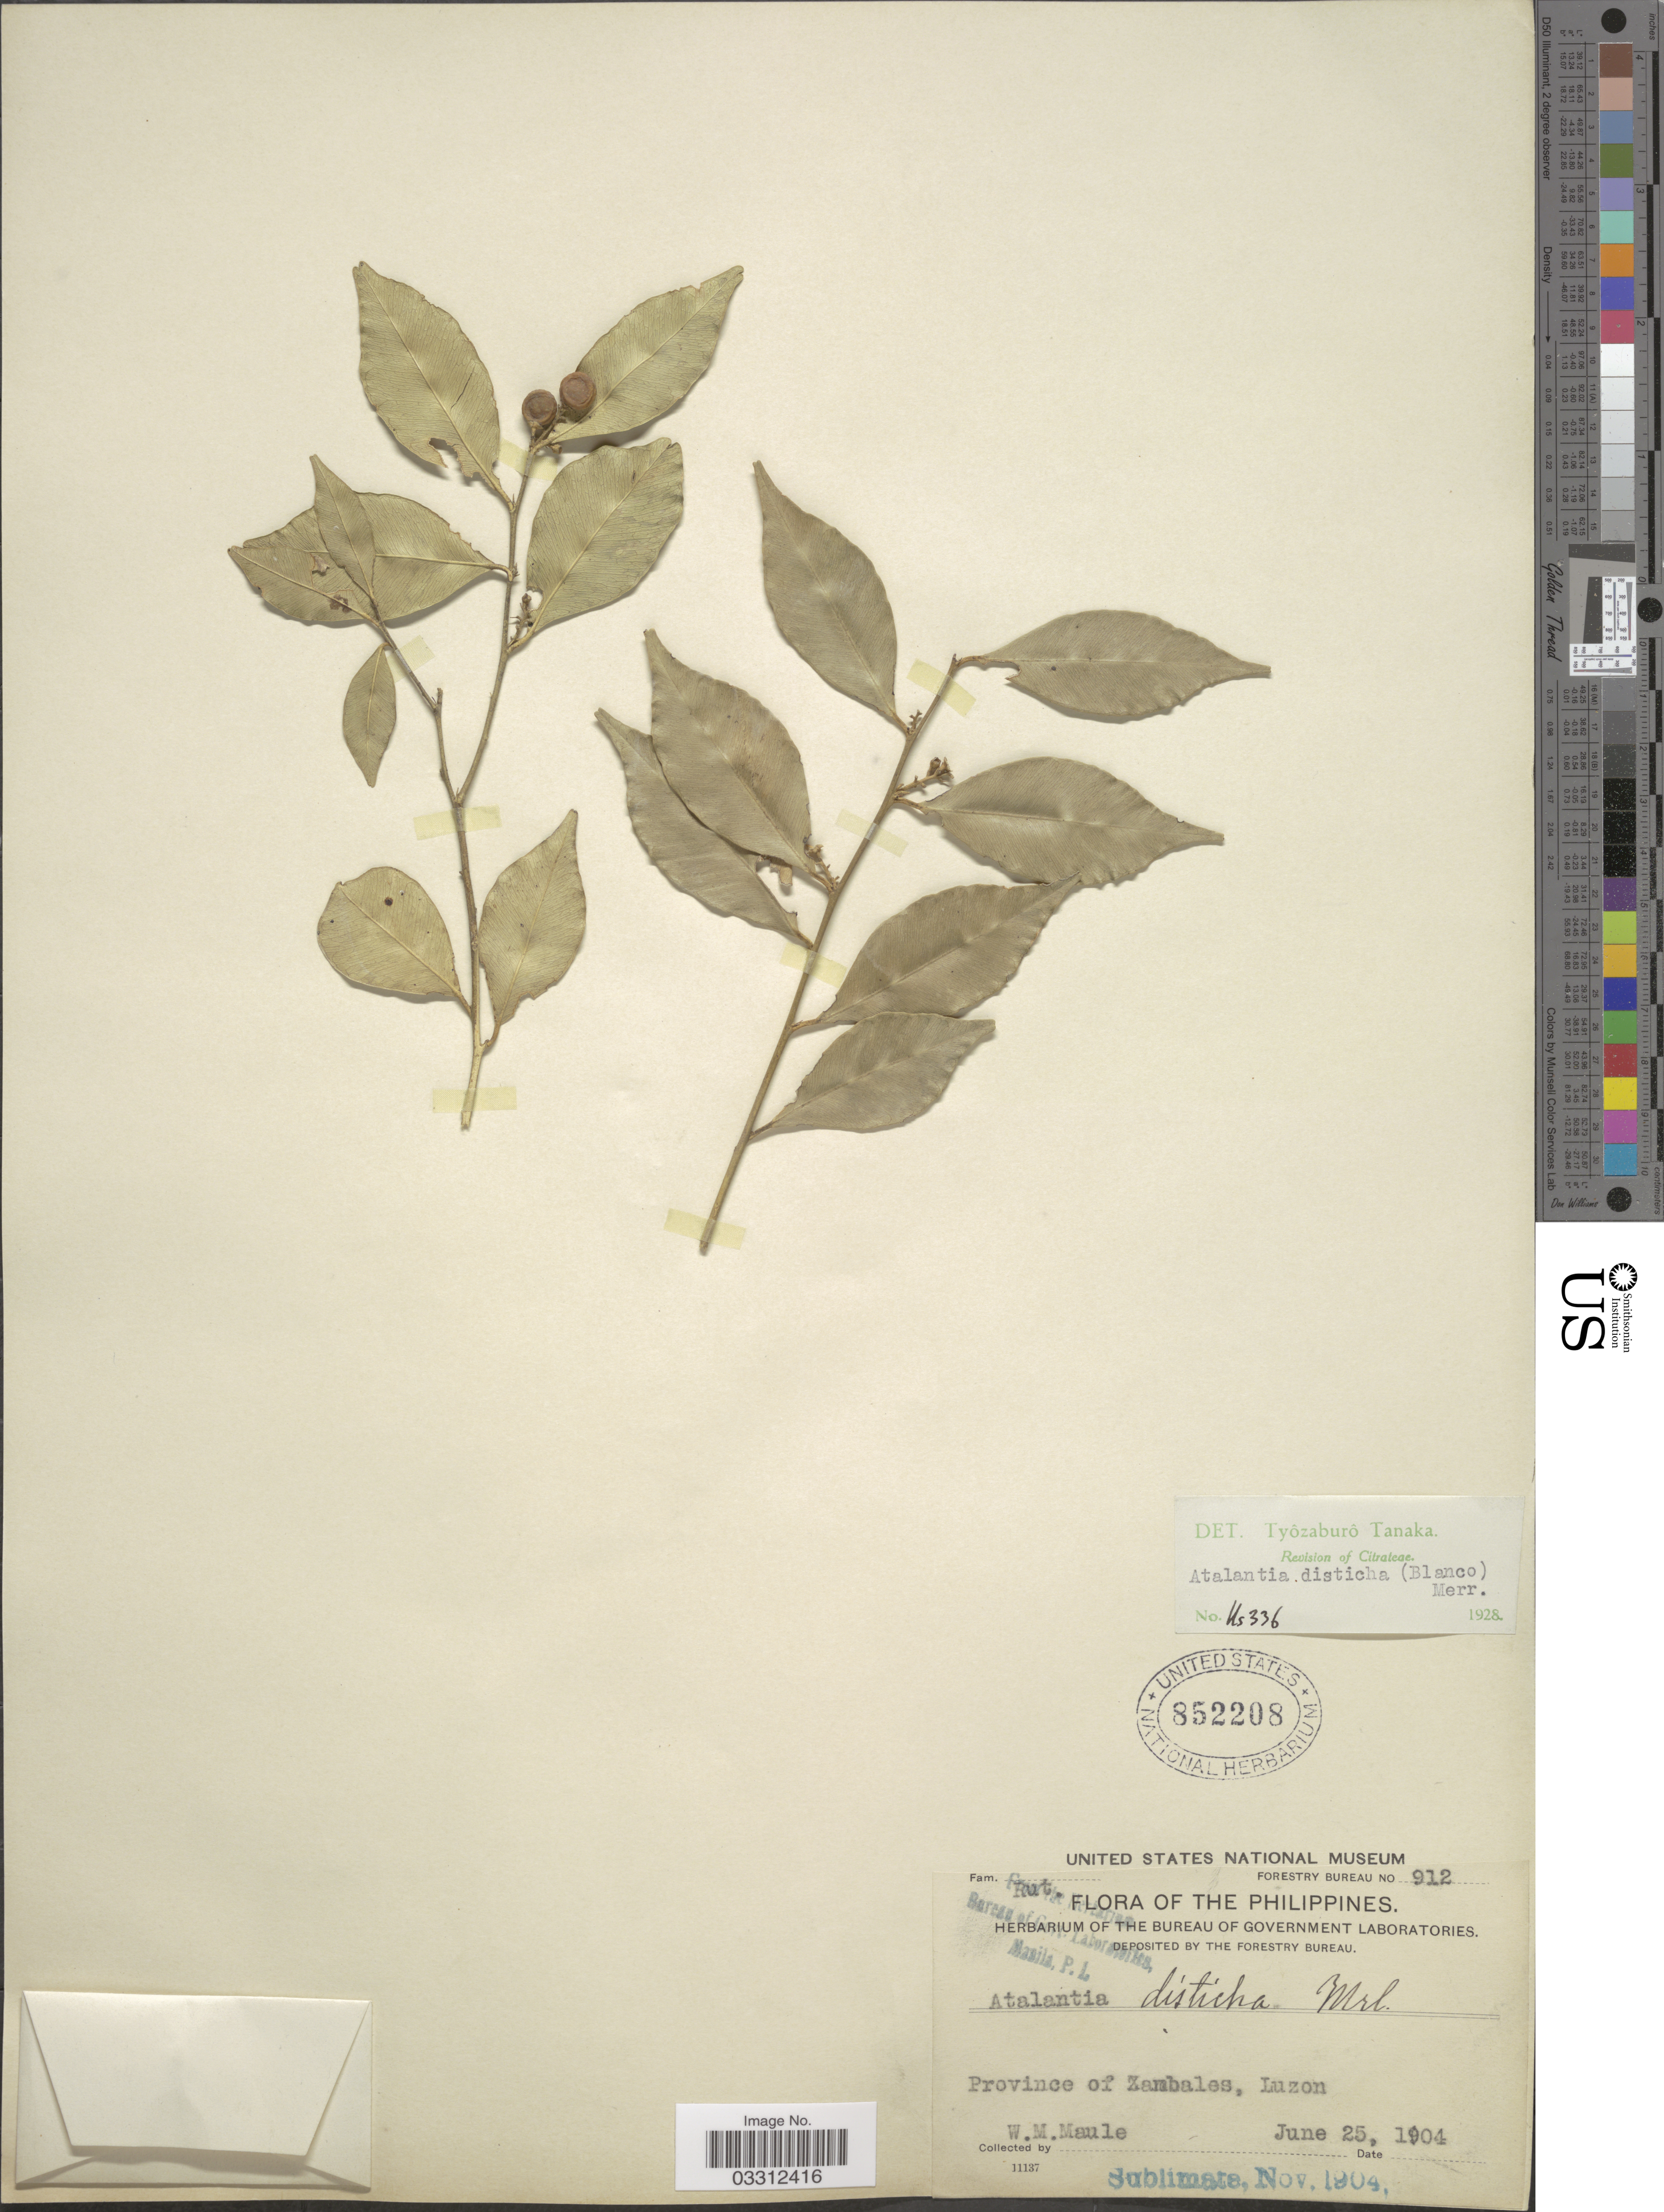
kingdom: Plantae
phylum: Tracheophyta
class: Magnoliopsida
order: Sapindales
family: Rutaceae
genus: Atalantia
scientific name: Atalantia racemosa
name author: Wight ex Hook.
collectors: W. Maule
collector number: Forestry Bureau 912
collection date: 1904-06-25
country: Philippines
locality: Province of Zambales, Luzon.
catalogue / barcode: US 852208